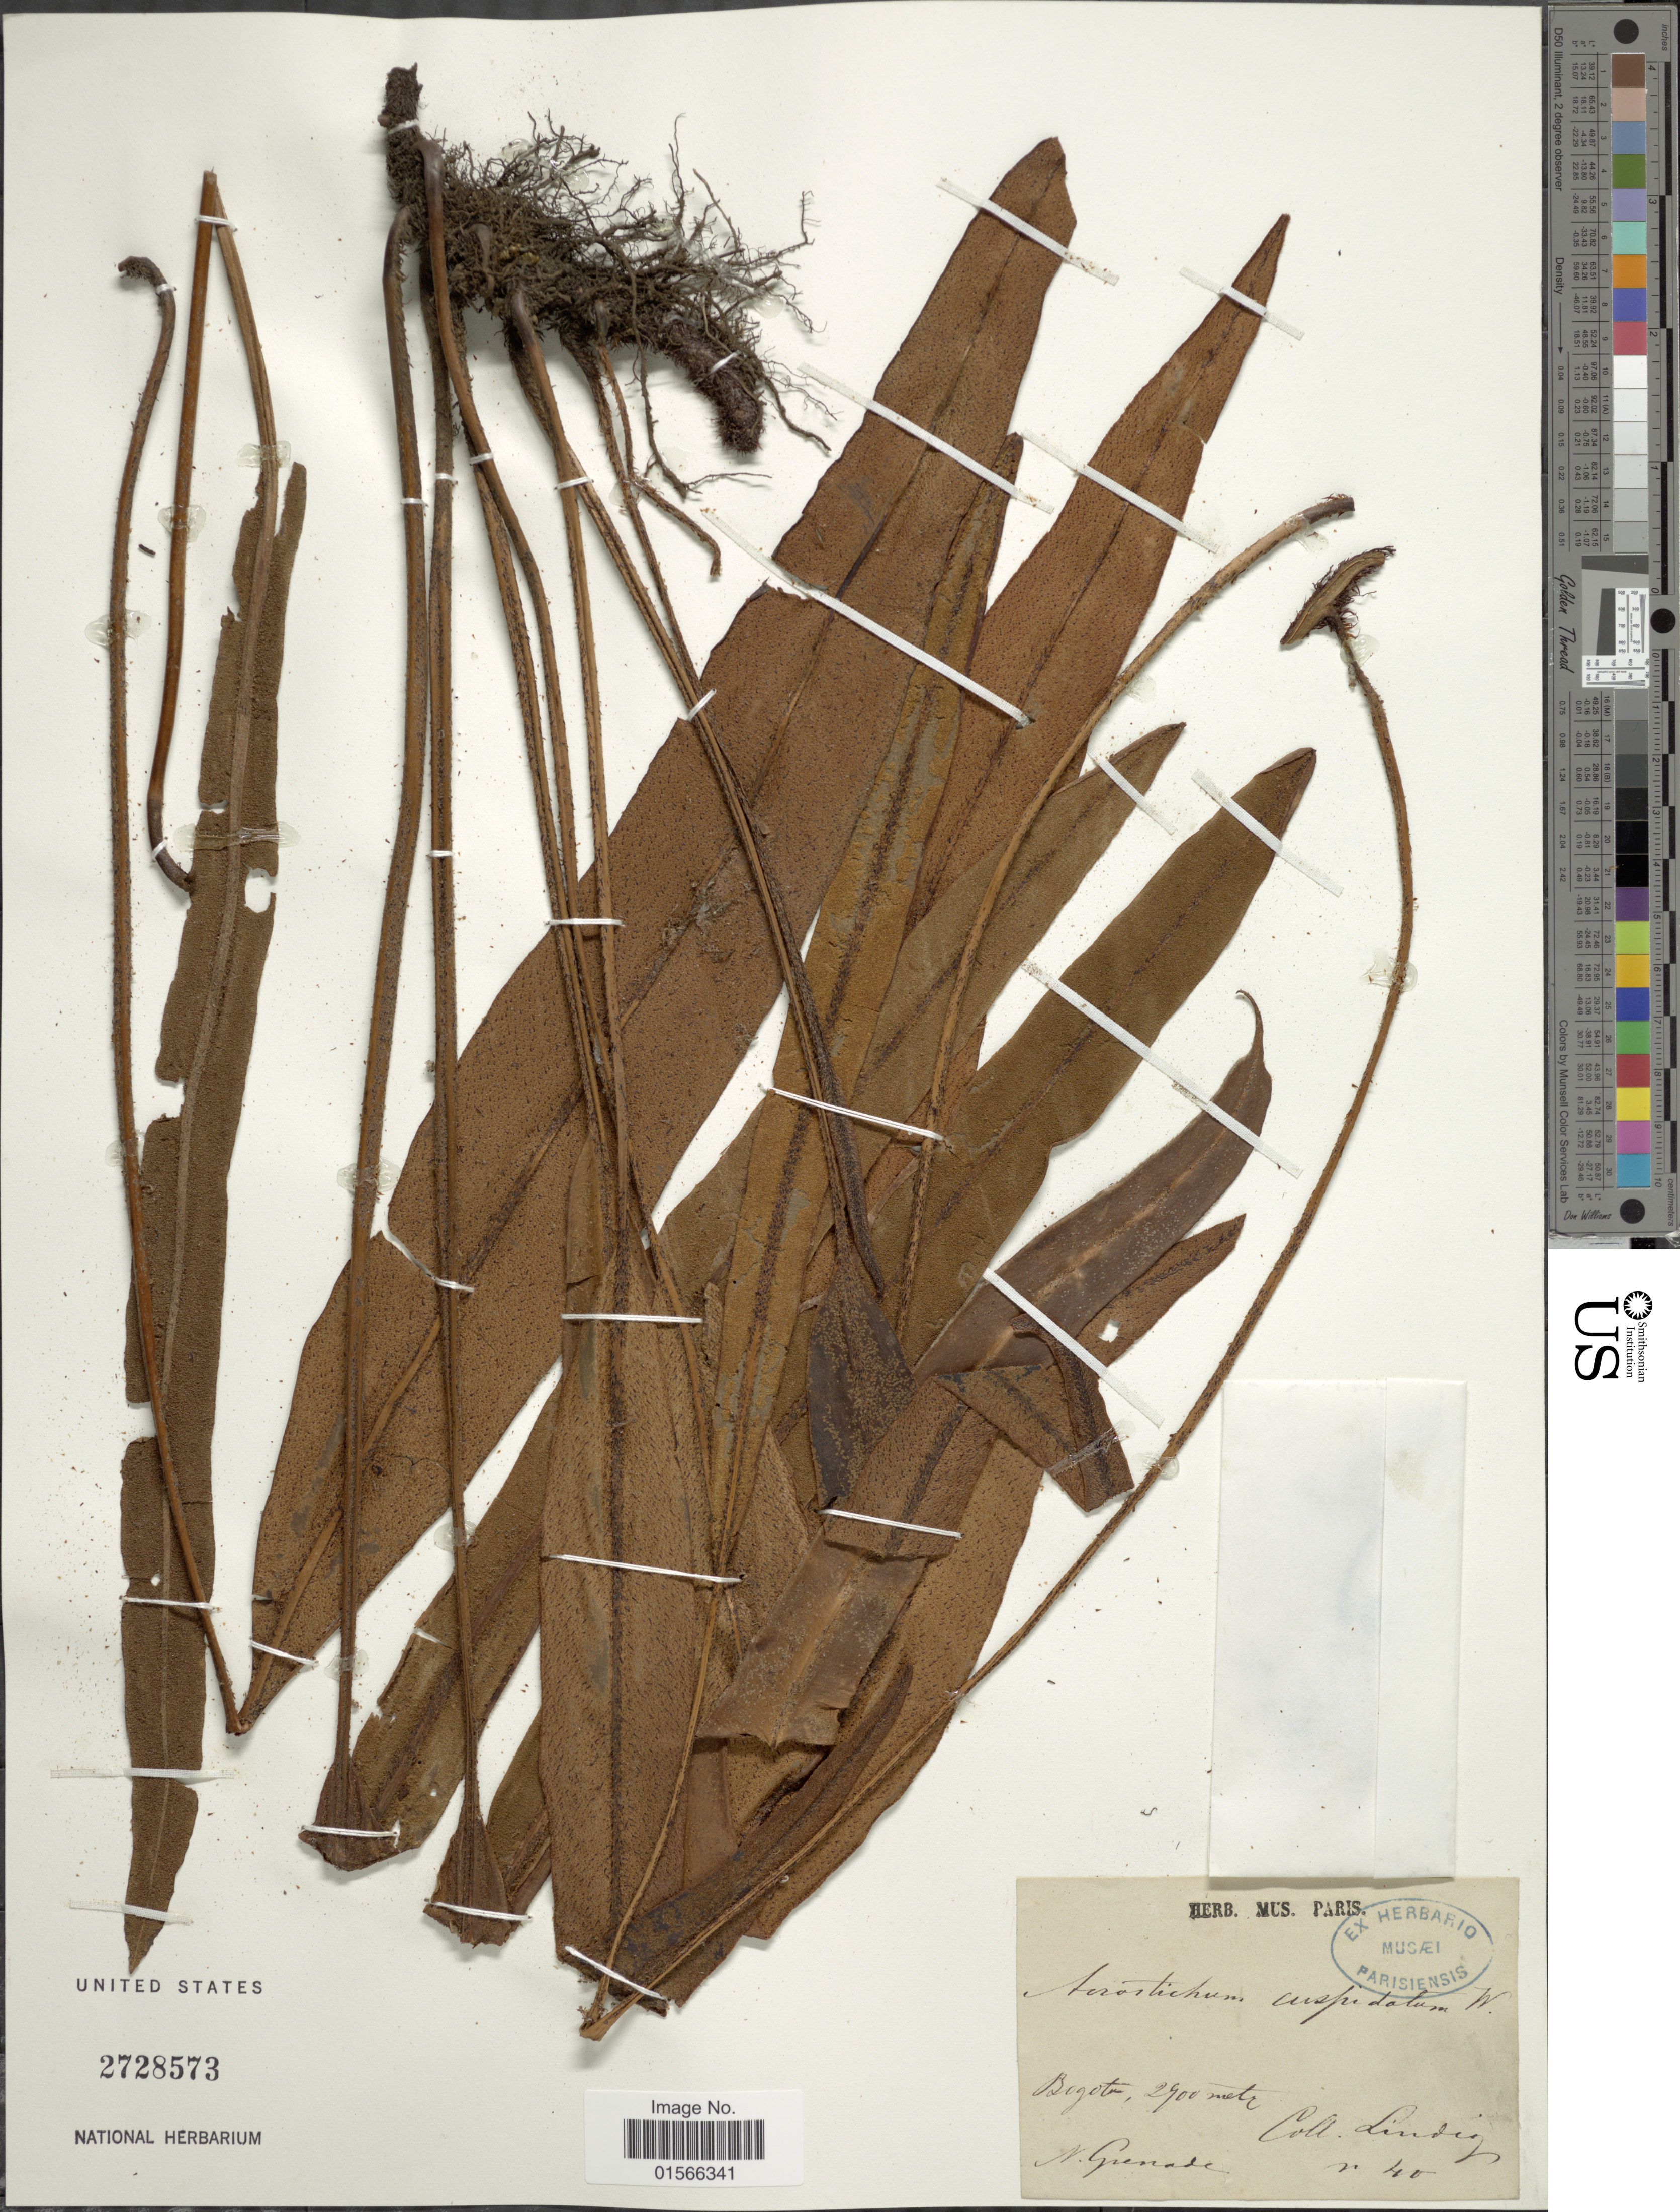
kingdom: Plantae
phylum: Tracheophyta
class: Polypodiopsida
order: Polypodiales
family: Dryopteridaceae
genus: Elaphoglossum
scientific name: Elaphoglossum cuspidatum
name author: (Willd.) T. Moore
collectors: -. Lindig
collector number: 40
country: Colombia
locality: Bogota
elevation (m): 2900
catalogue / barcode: US 2728573